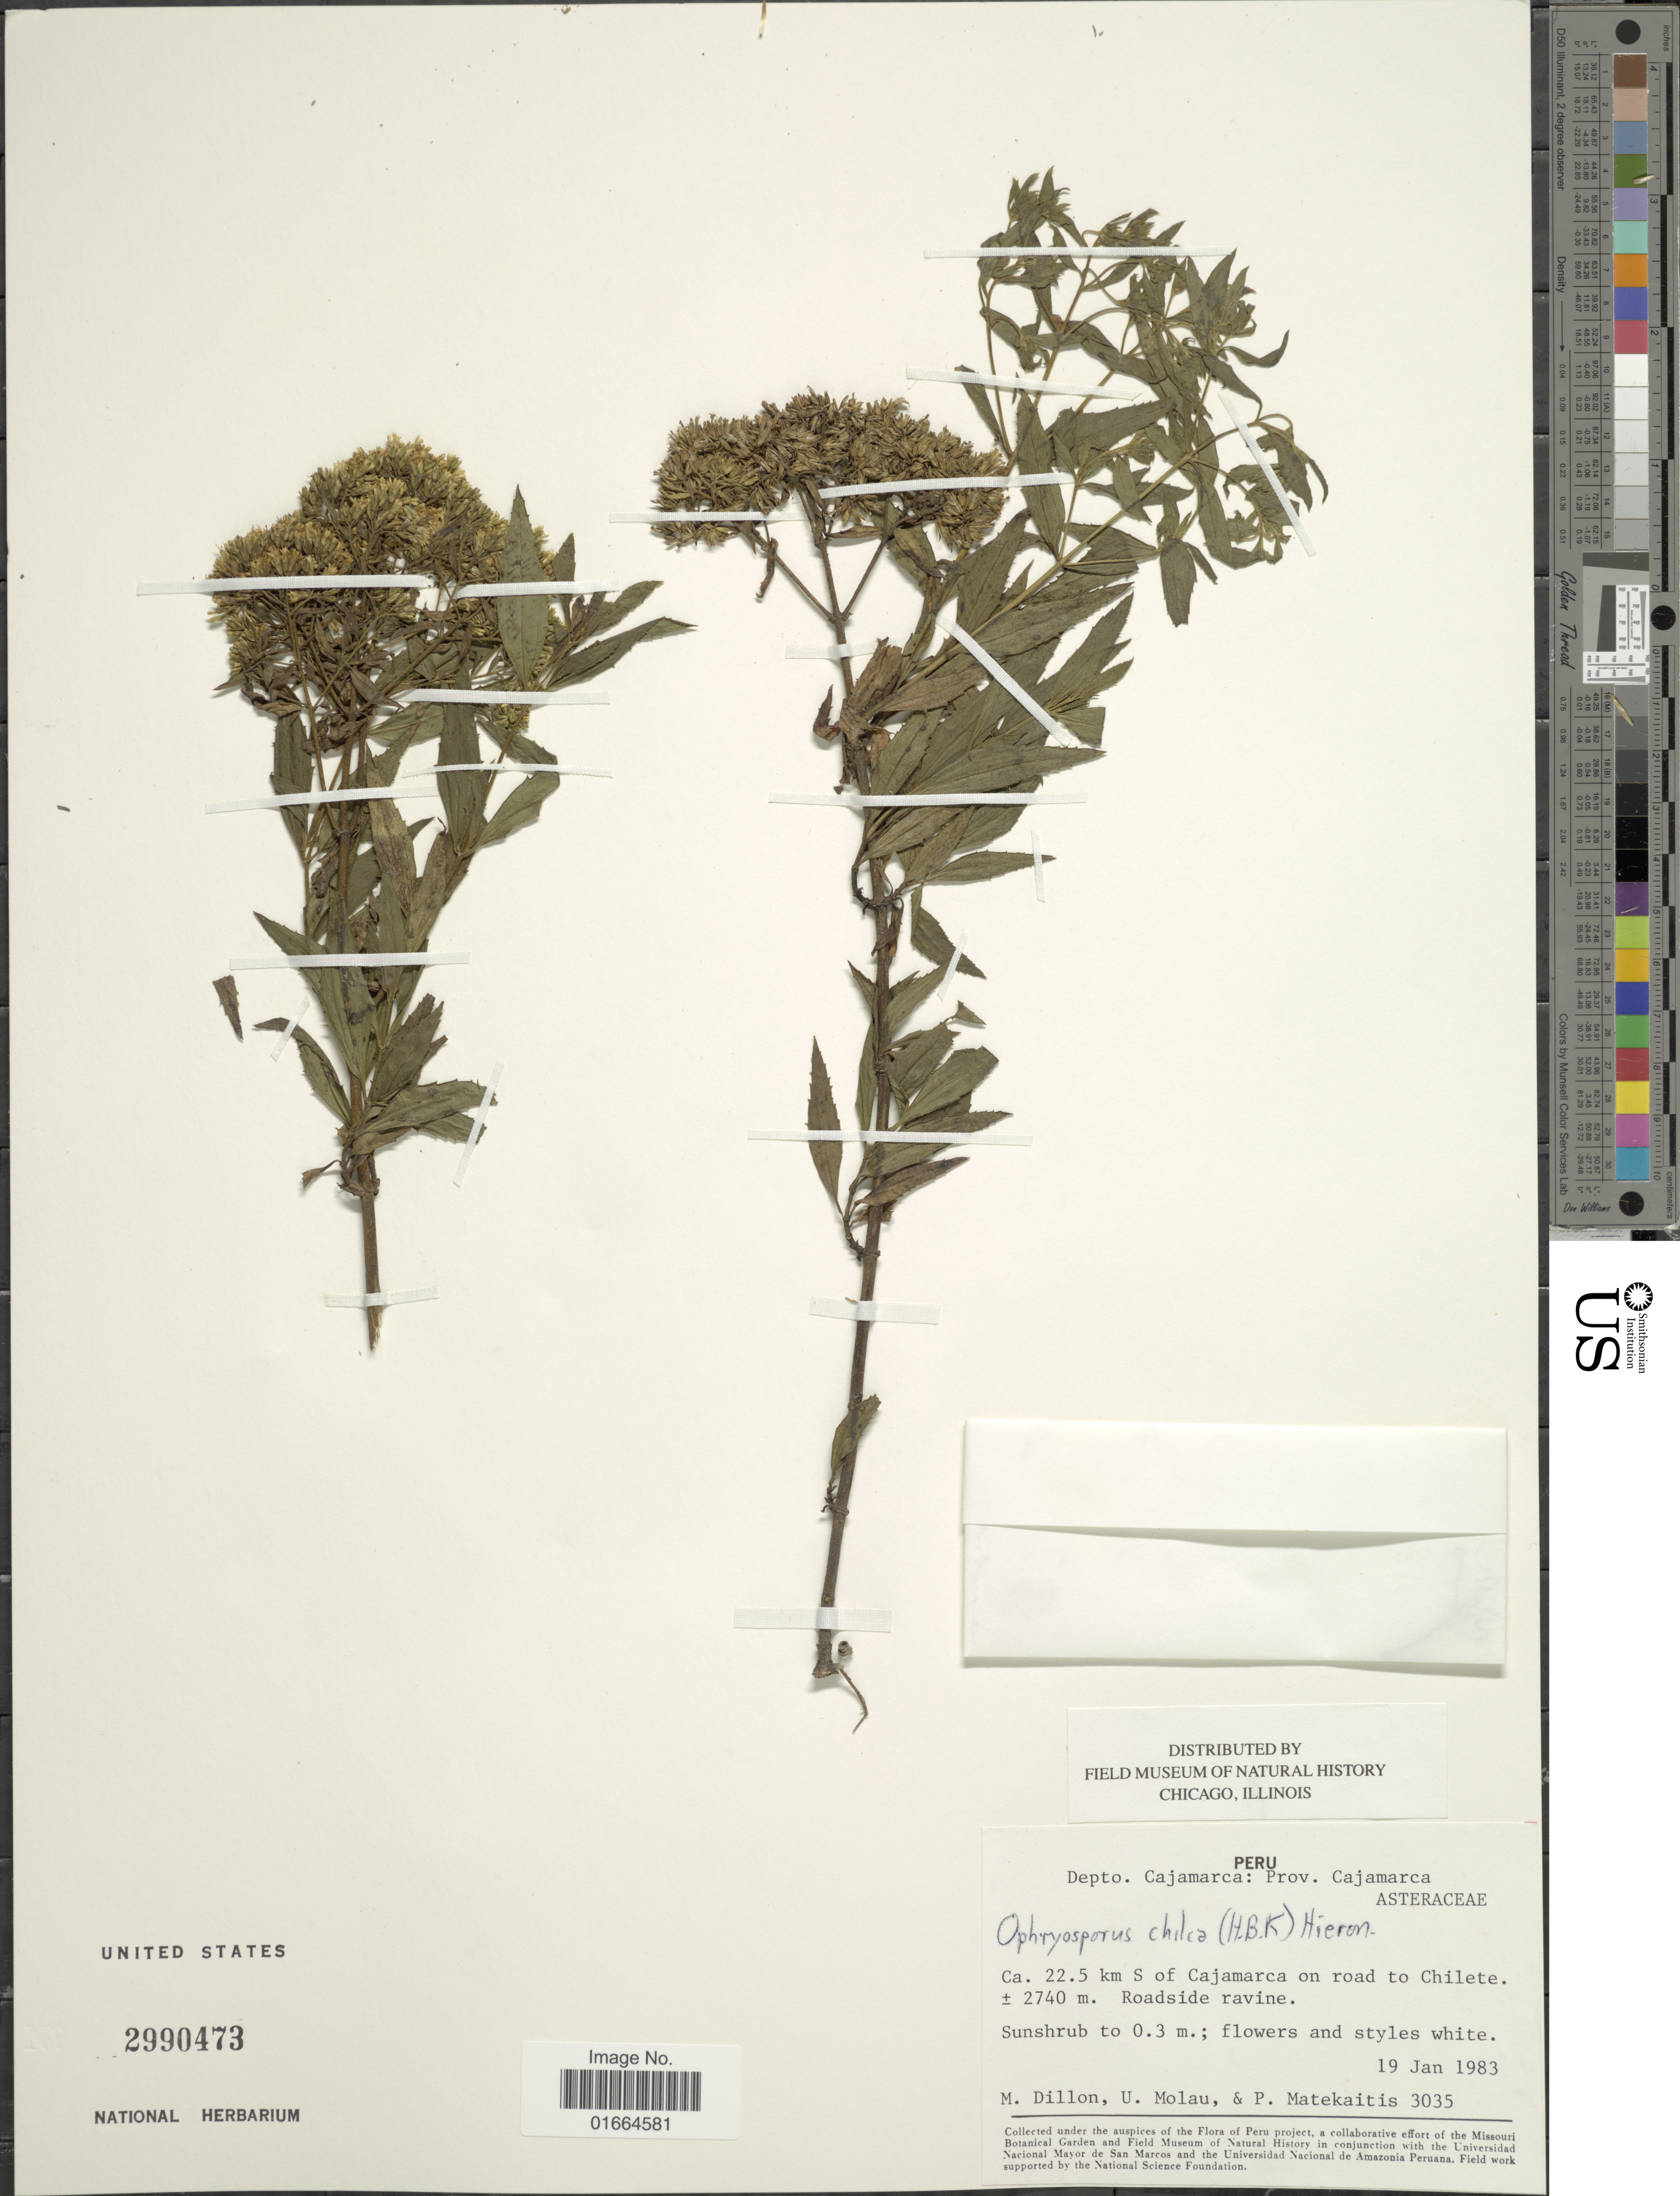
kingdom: Plantae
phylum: Tracheophyta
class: Magnoliopsida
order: Asterales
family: Asteraceae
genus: Ophryosporus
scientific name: Ophryosporus chilca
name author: (Kunth) Hieron.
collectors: M. O. Dillon, U. Molau & P. Matekaitis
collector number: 3035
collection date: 1983-01-19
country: Peru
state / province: Cajamarca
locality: Depto.: Cajamarca, Prov.: Cajamarca, 22.5 km S of Cajamarca on road to Chilete, Roadside ravine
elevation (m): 2740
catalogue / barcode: US 2990473